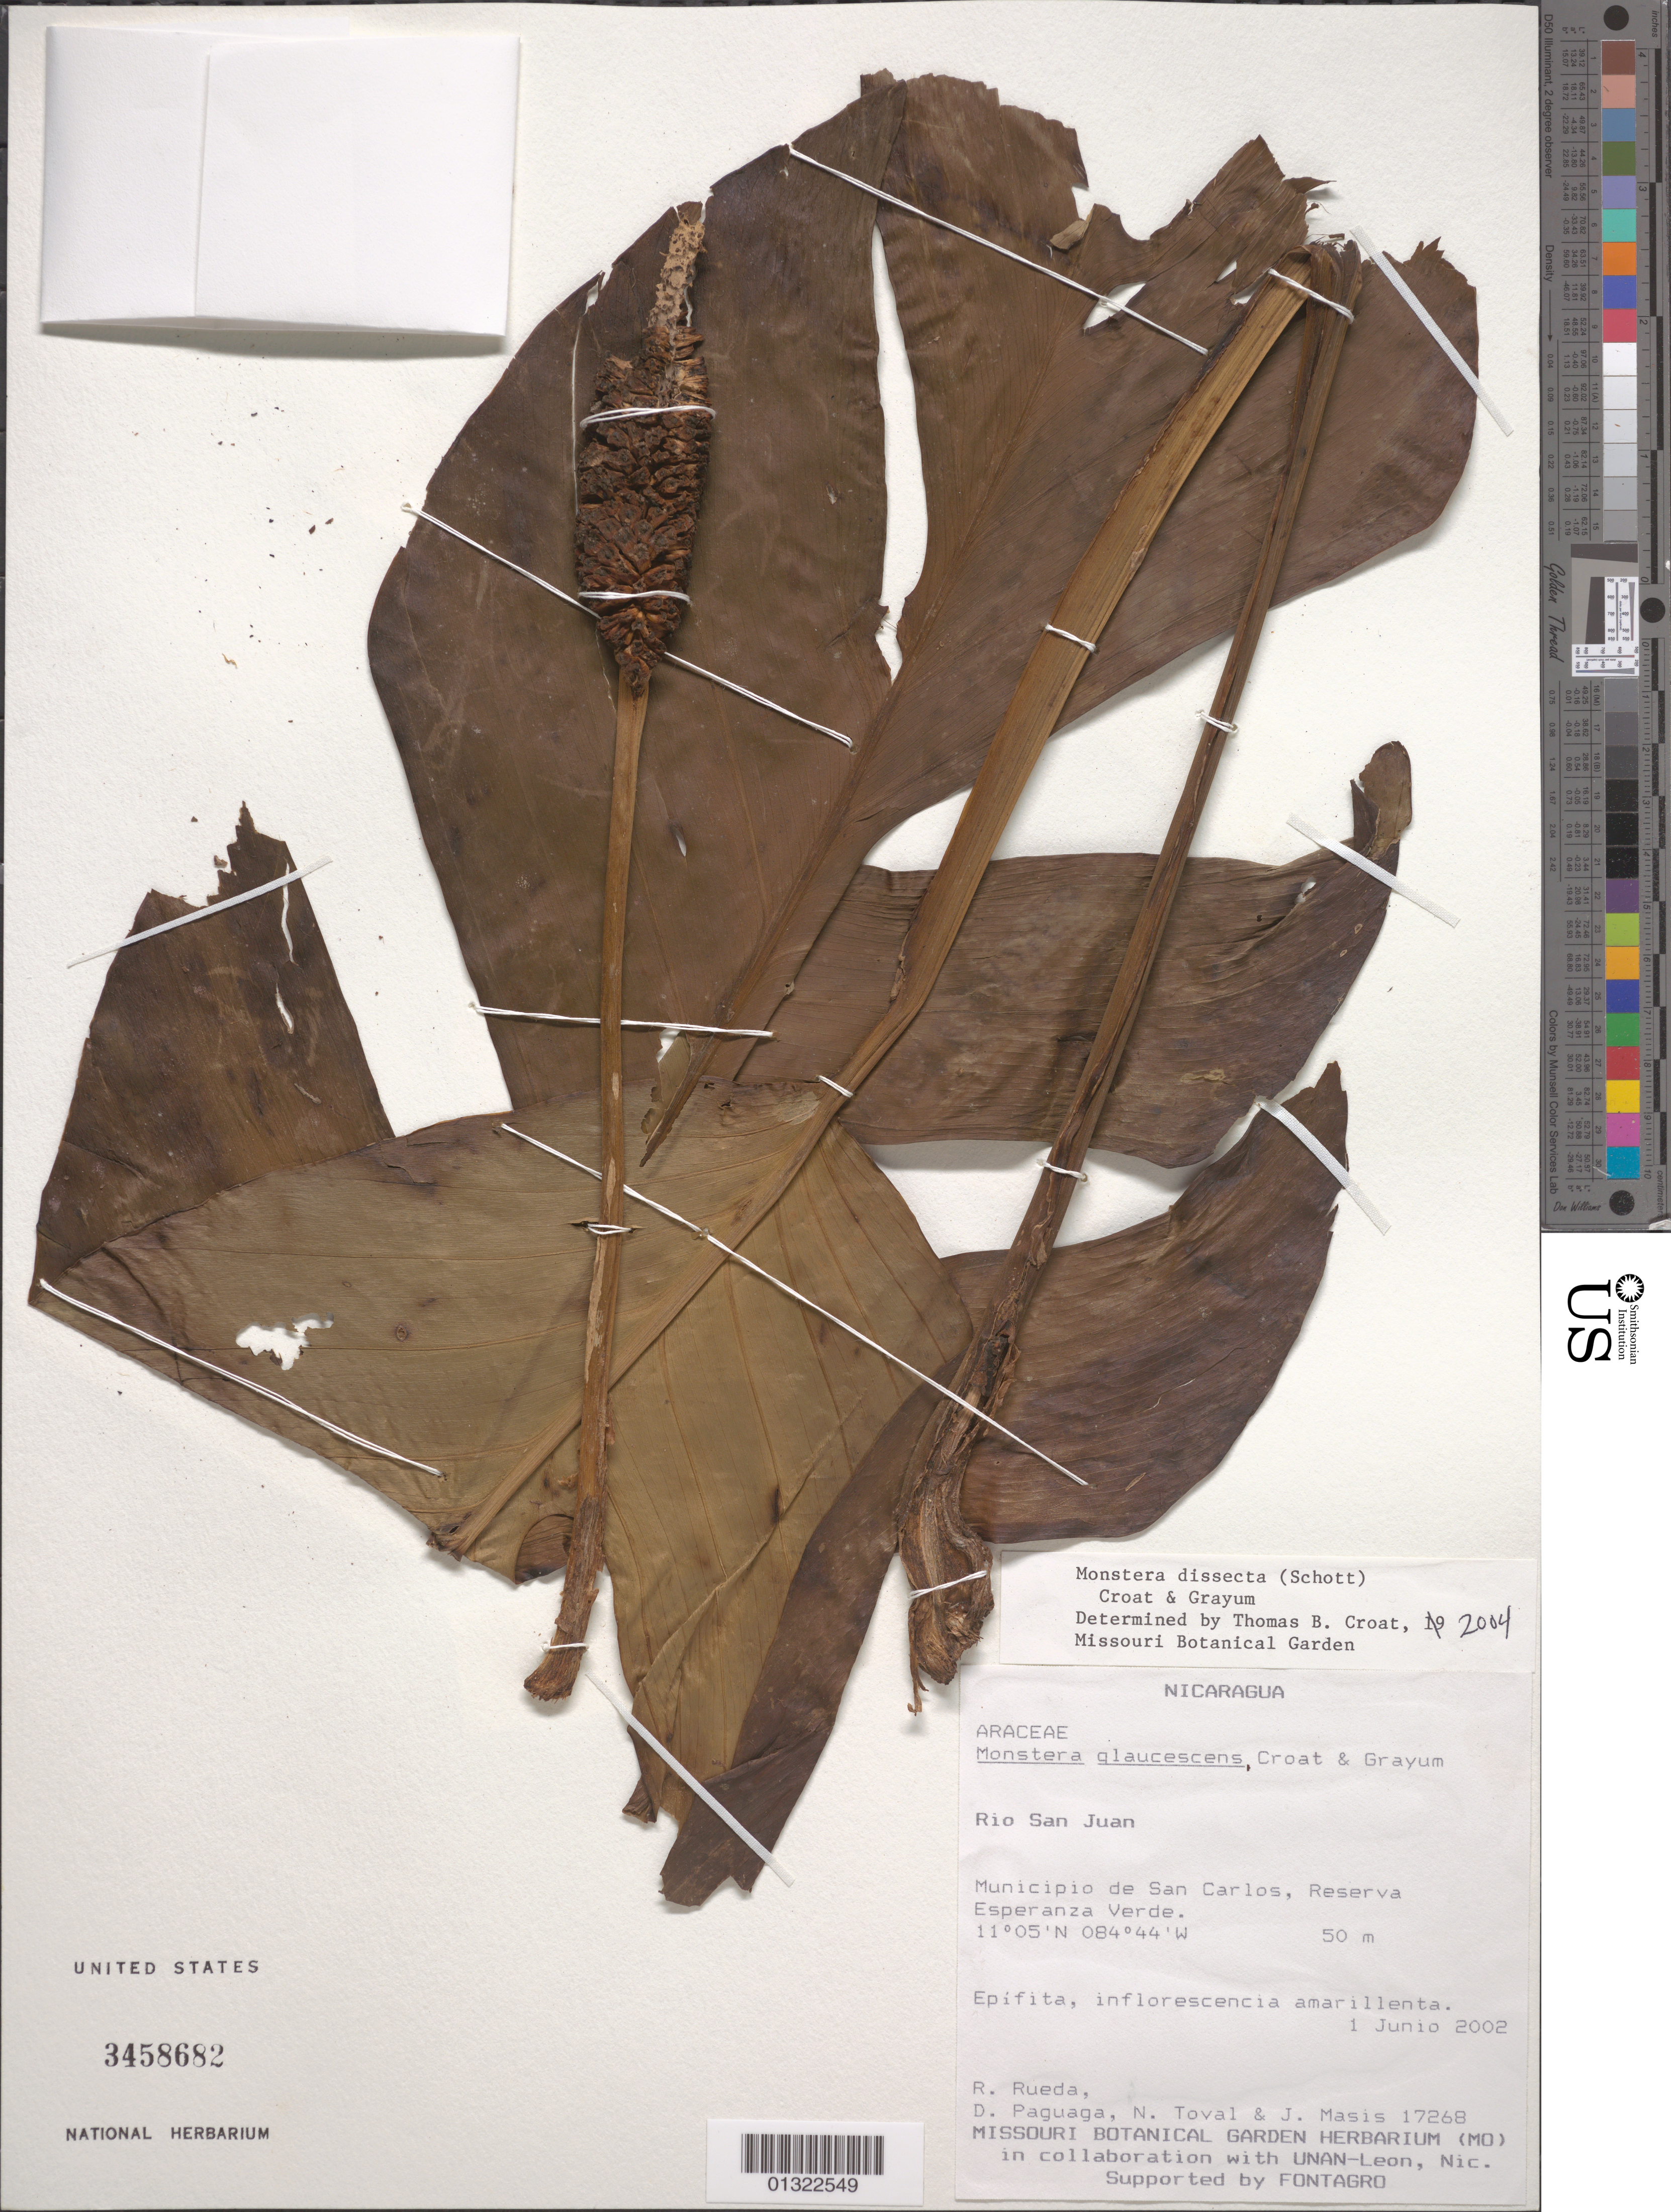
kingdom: Plantae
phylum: Tracheophyta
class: Liliopsida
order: Alismatales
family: Araceae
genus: Monstera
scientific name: Monstera dissecta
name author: (Schott) Croat & Grayum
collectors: R. Rueda, D. Paguaga, N. Toval & J. Masis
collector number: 17268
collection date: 2002-06-01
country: Nicaragua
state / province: Rio San Juan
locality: Municipio de San Carlos, Reserva Esperanza Verde.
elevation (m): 50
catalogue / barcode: US 3458682